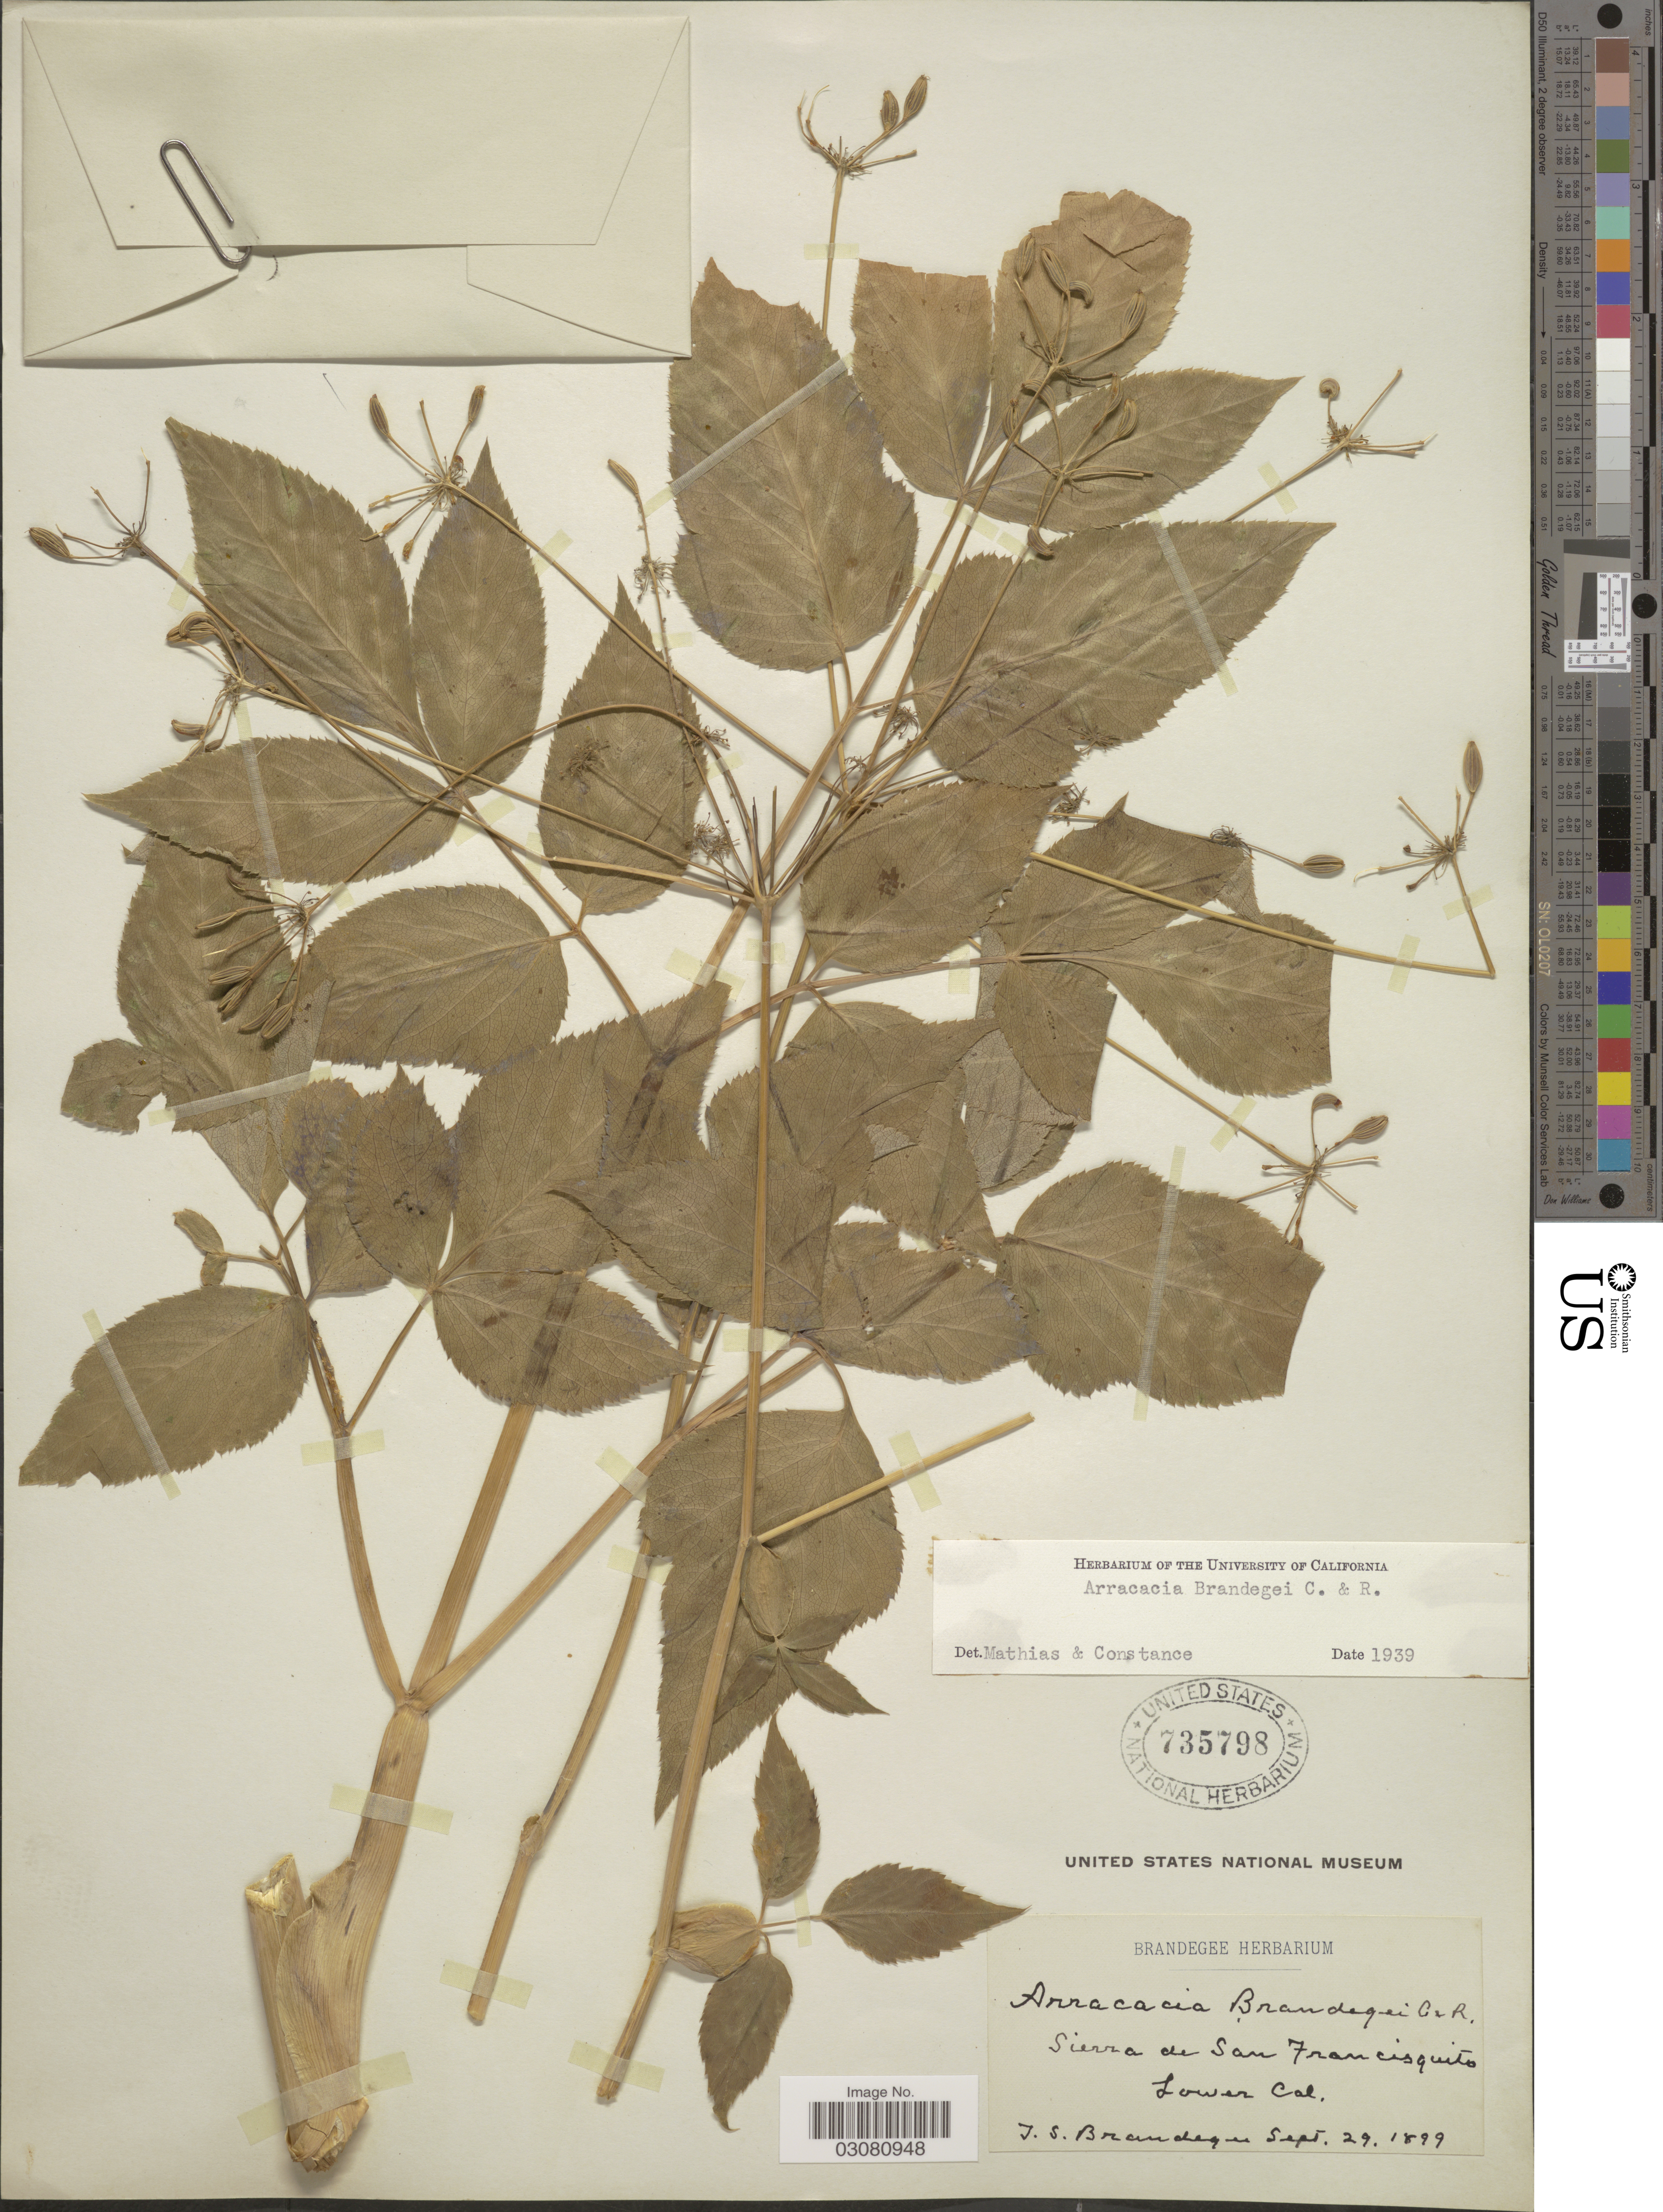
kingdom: Plantae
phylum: Tracheophyta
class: Magnoliopsida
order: Apiales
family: Apiaceae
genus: Arracacia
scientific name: Arracacia brandegei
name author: J.M. Coult. & Rose in Brandegee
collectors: T. S. Brandegee (herbarium)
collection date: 1899-09-29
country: Mexico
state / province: Baja California Norte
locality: Lower California. Sierra de San Francisquito.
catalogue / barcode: US 735798